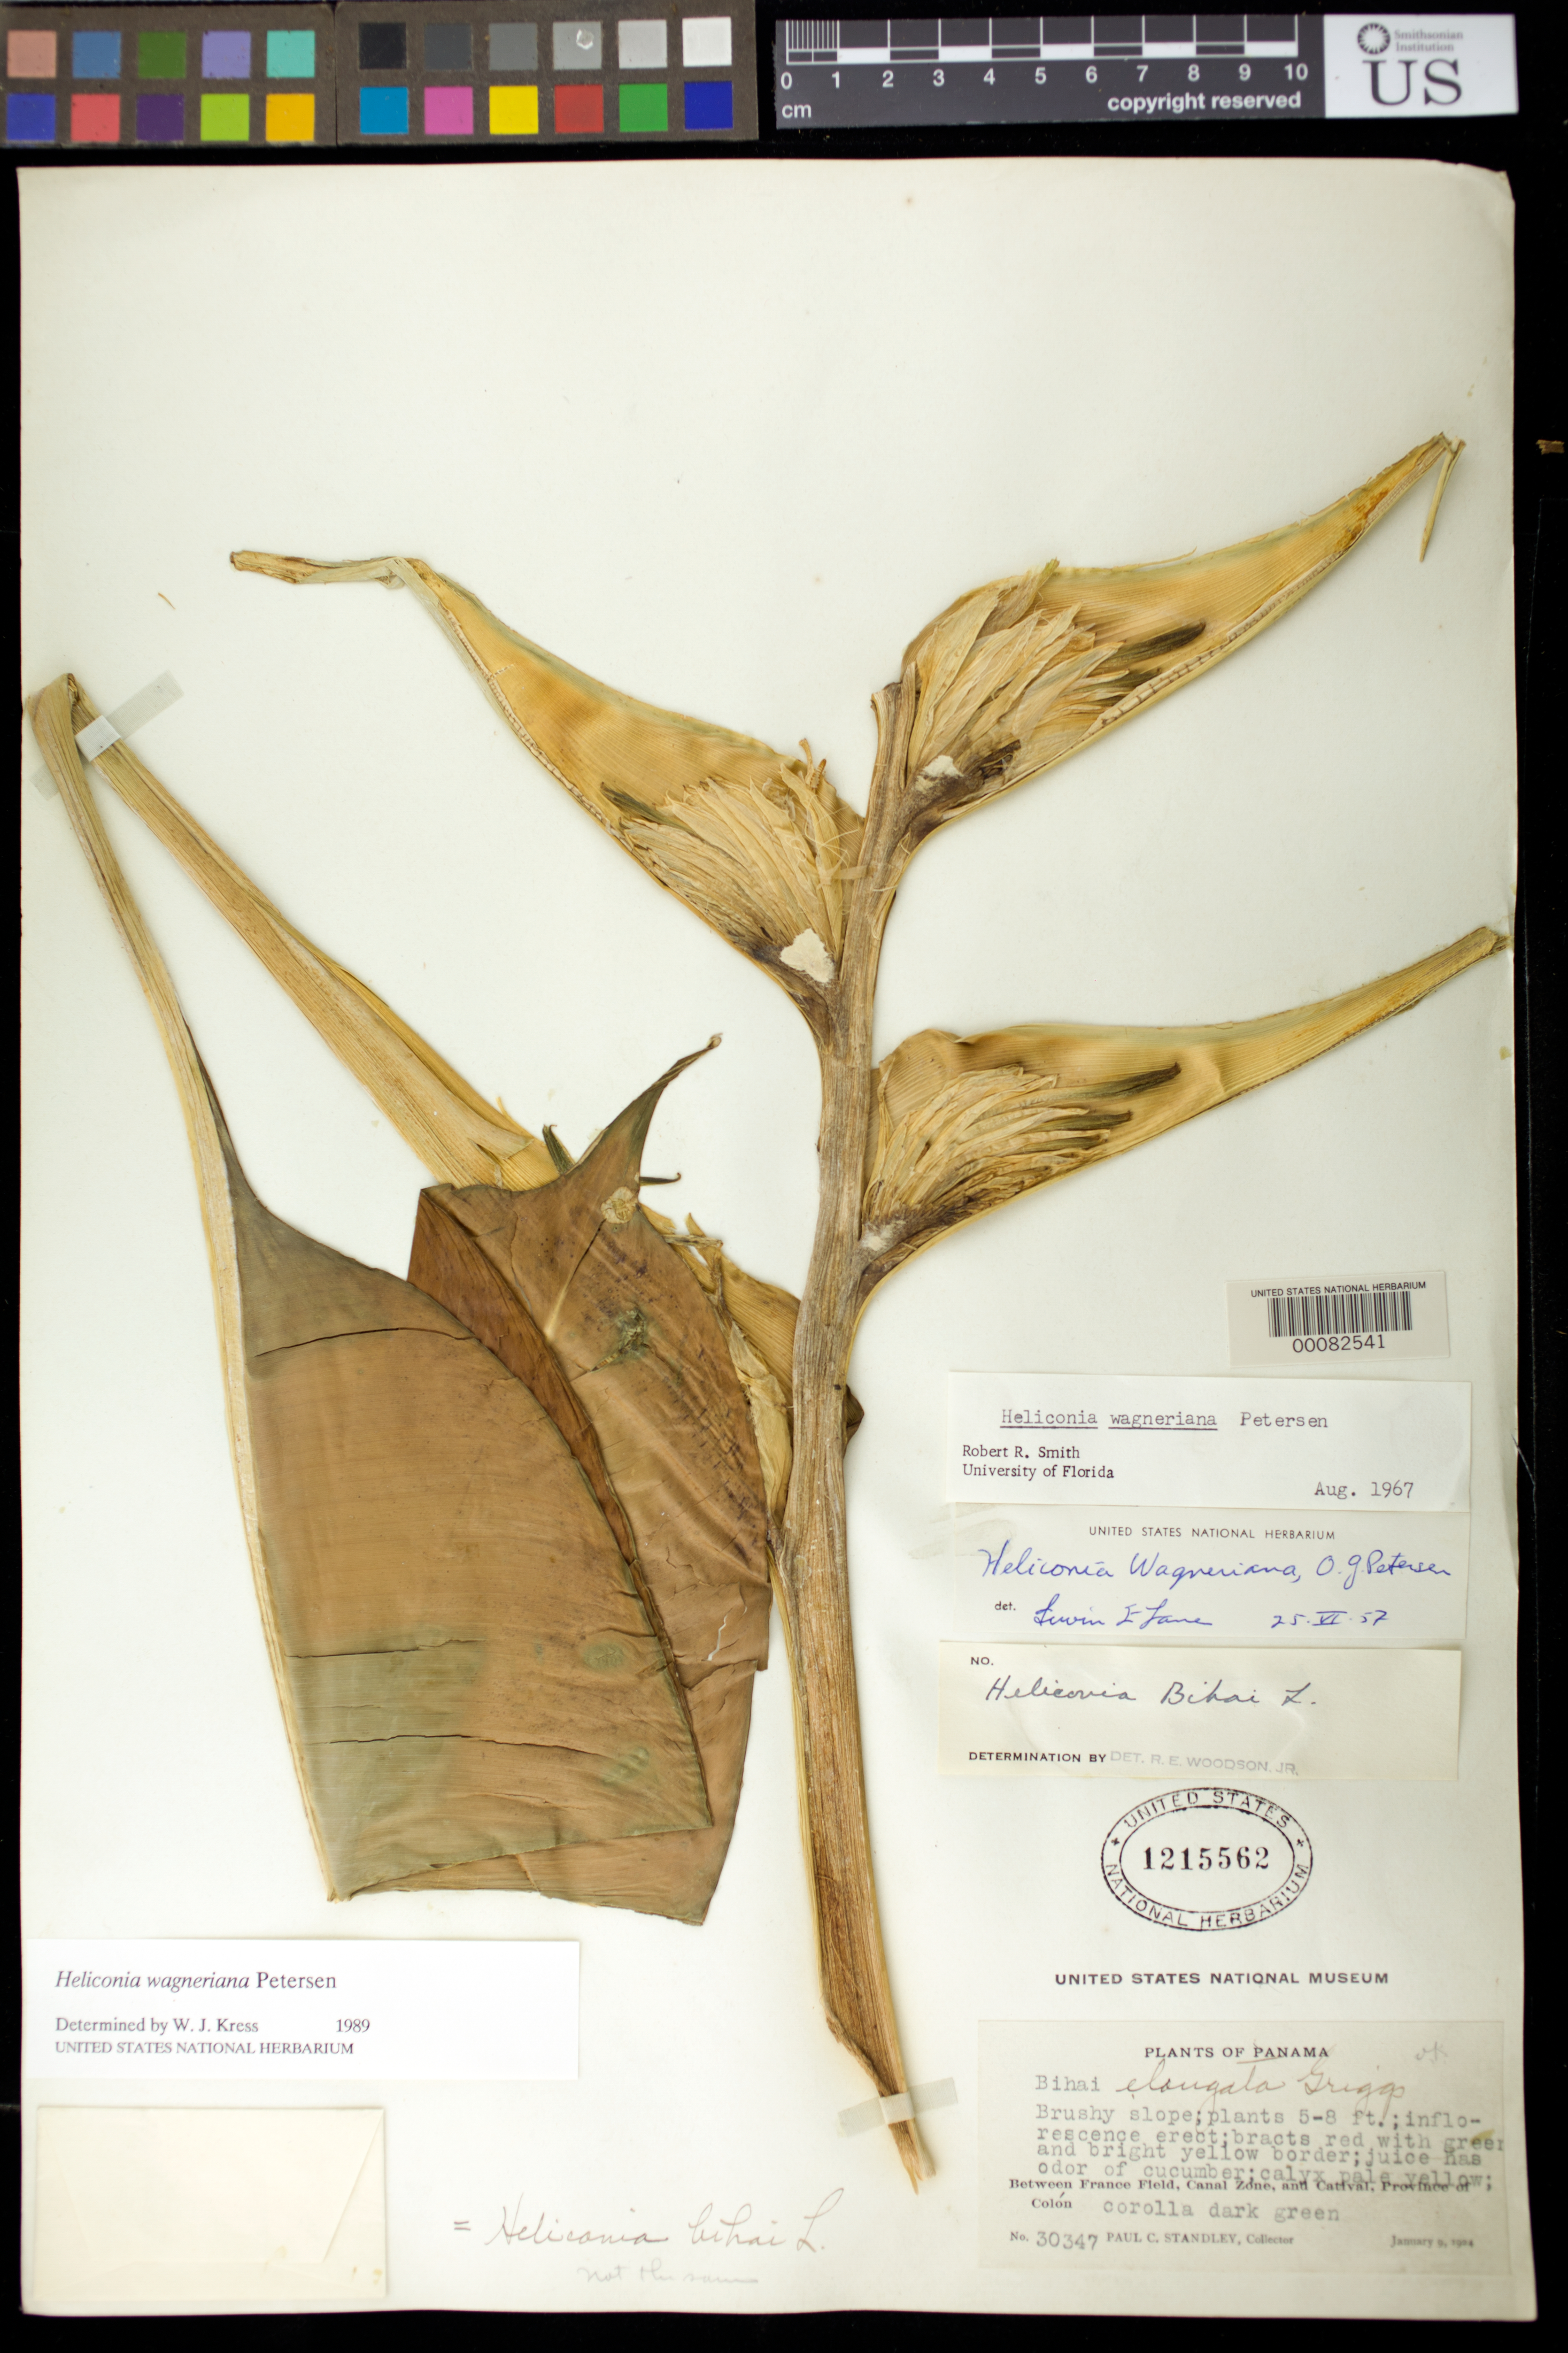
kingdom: Plantae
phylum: Tracheophyta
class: Liliopsida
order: Zingiberales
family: Heliconiaceae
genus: Heliconia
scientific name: Heliconia wagneriana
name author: Petersen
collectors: P. C. Standley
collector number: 30347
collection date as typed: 09 Jan 1924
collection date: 1924-01-09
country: Panama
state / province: Colón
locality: Between France Field, Canal Zone, and Catival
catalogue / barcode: US 1215562